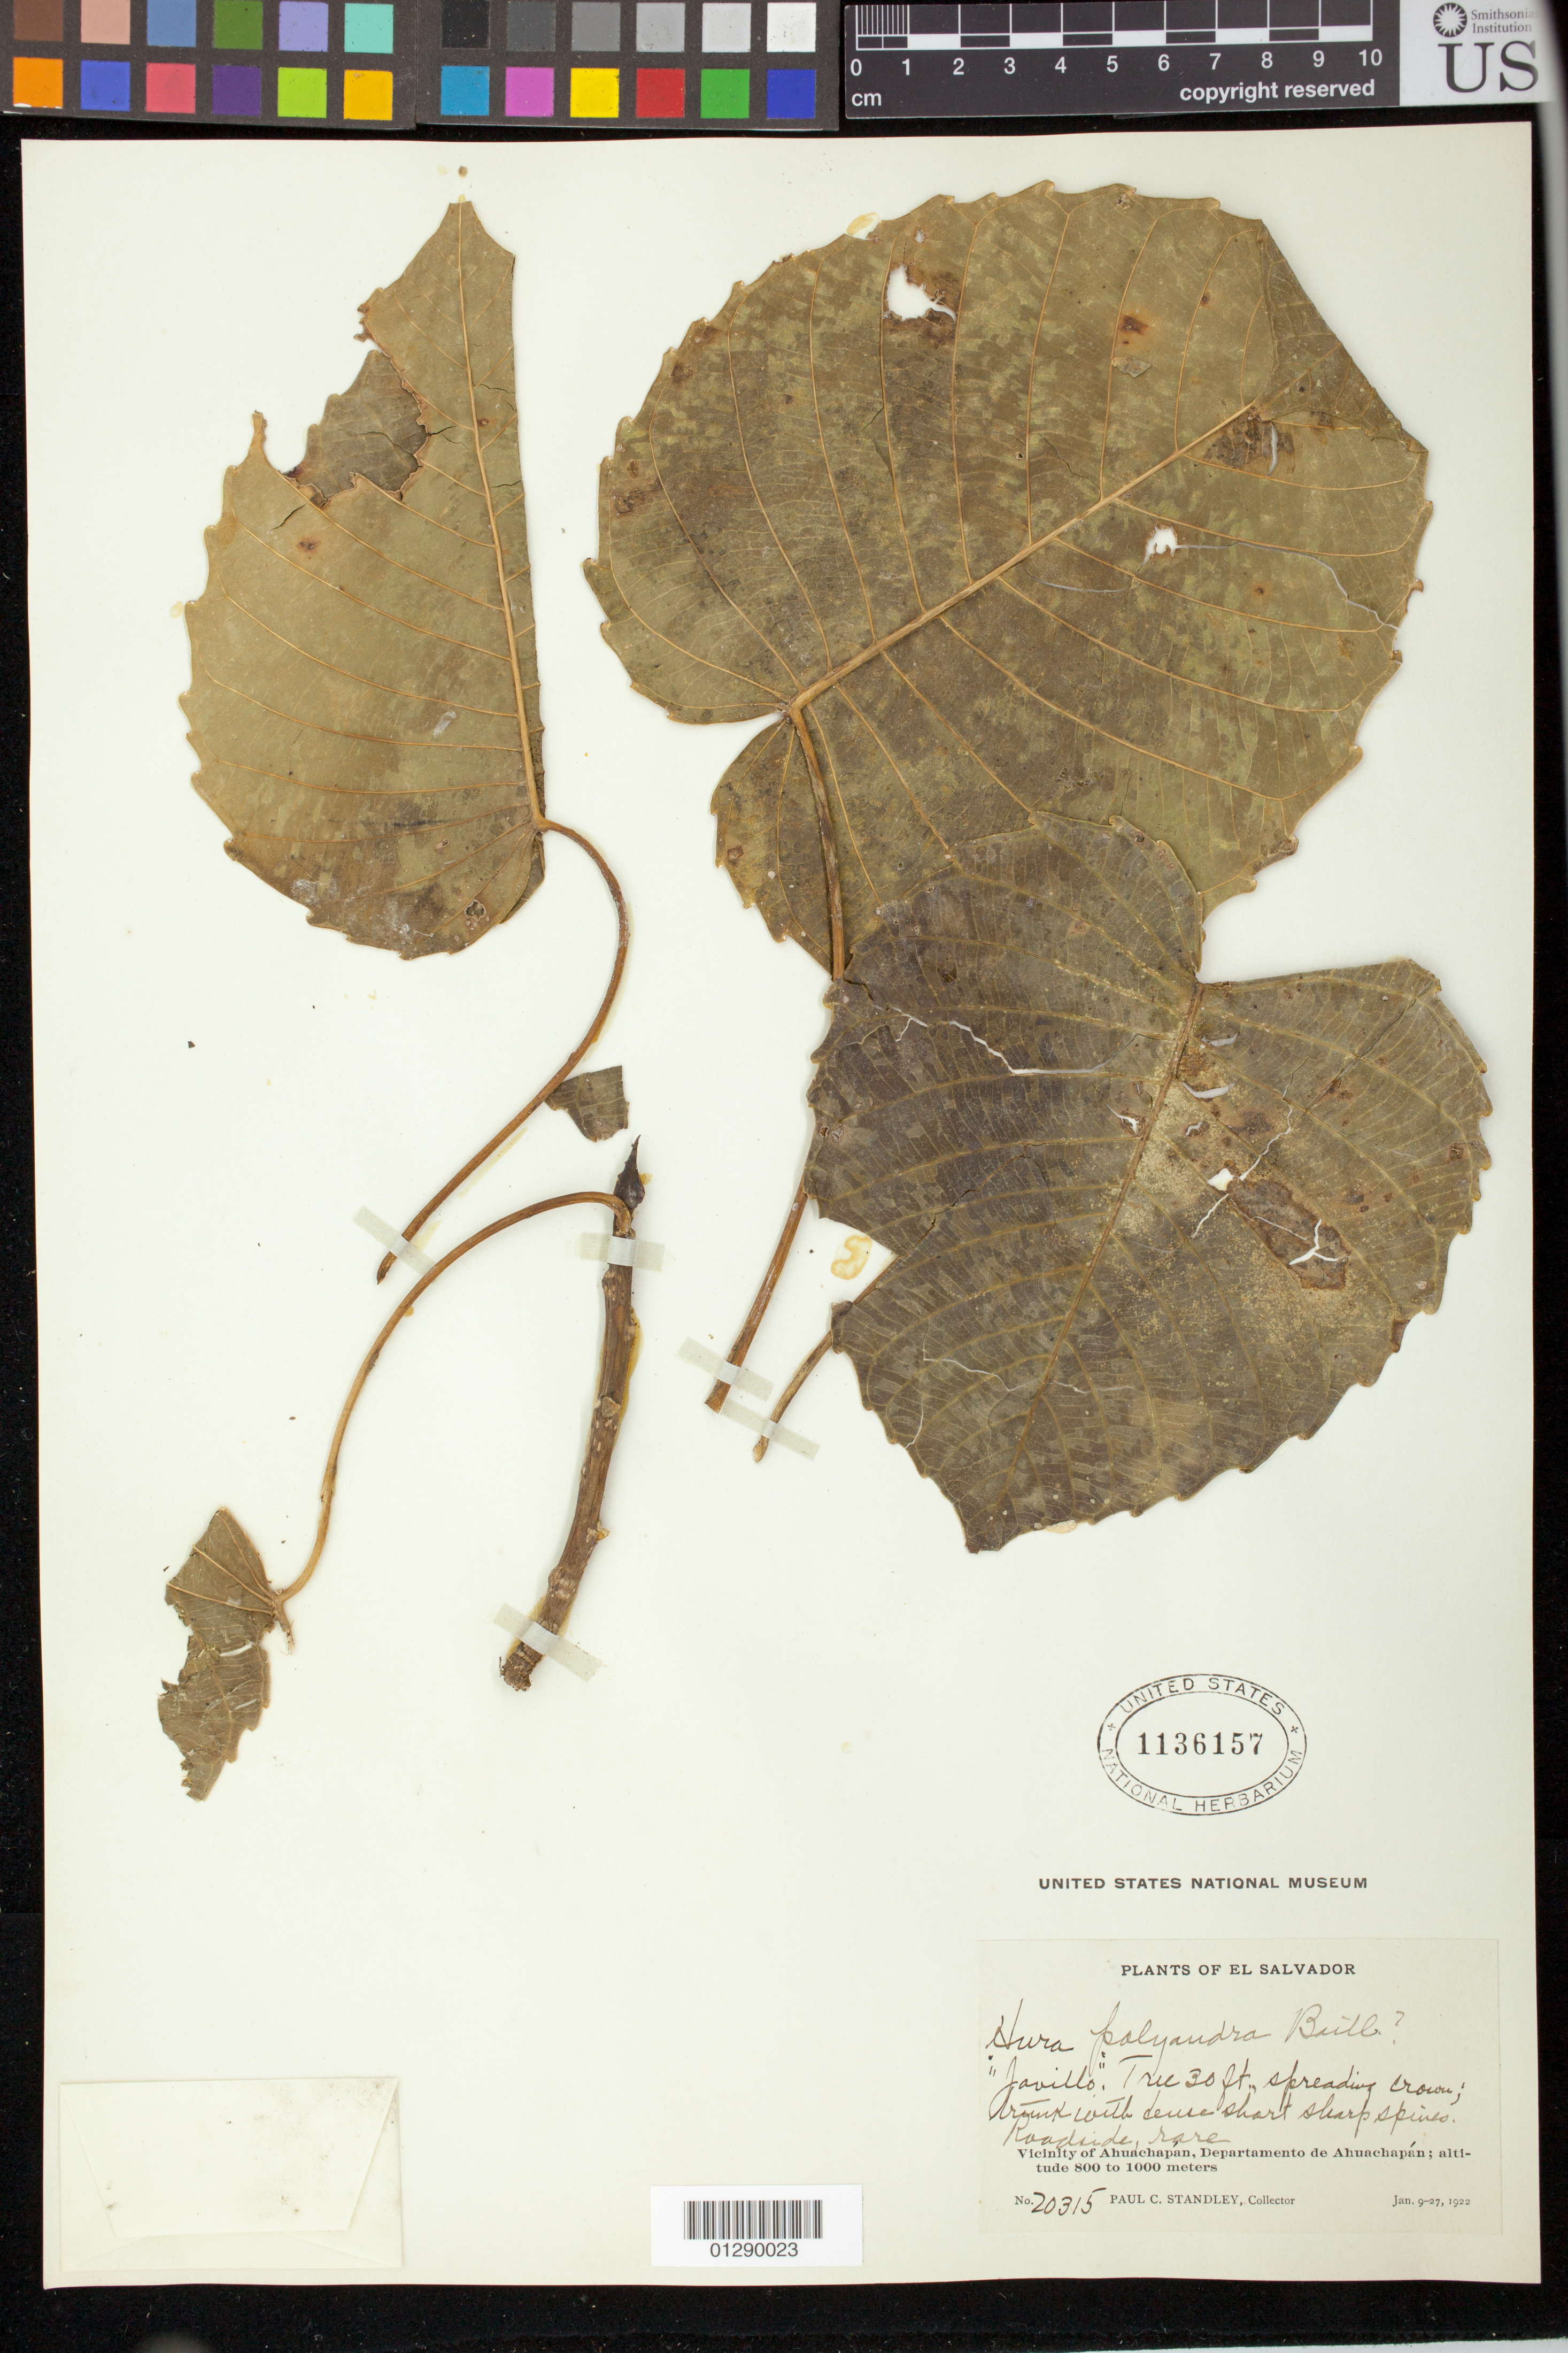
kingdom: Plantae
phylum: Tracheophyta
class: Magnoliopsida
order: Malpighiales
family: Euphorbiaceae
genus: Hura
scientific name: Hura polyandra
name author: Baill.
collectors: Standley, Paul Carpenter, Steyermark, Julian Alfred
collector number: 20315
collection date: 1922-01-09/1922-01-27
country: El Salvador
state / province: Ahuachapan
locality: Vicinity of Ahuachapan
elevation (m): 800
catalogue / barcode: US 1136157